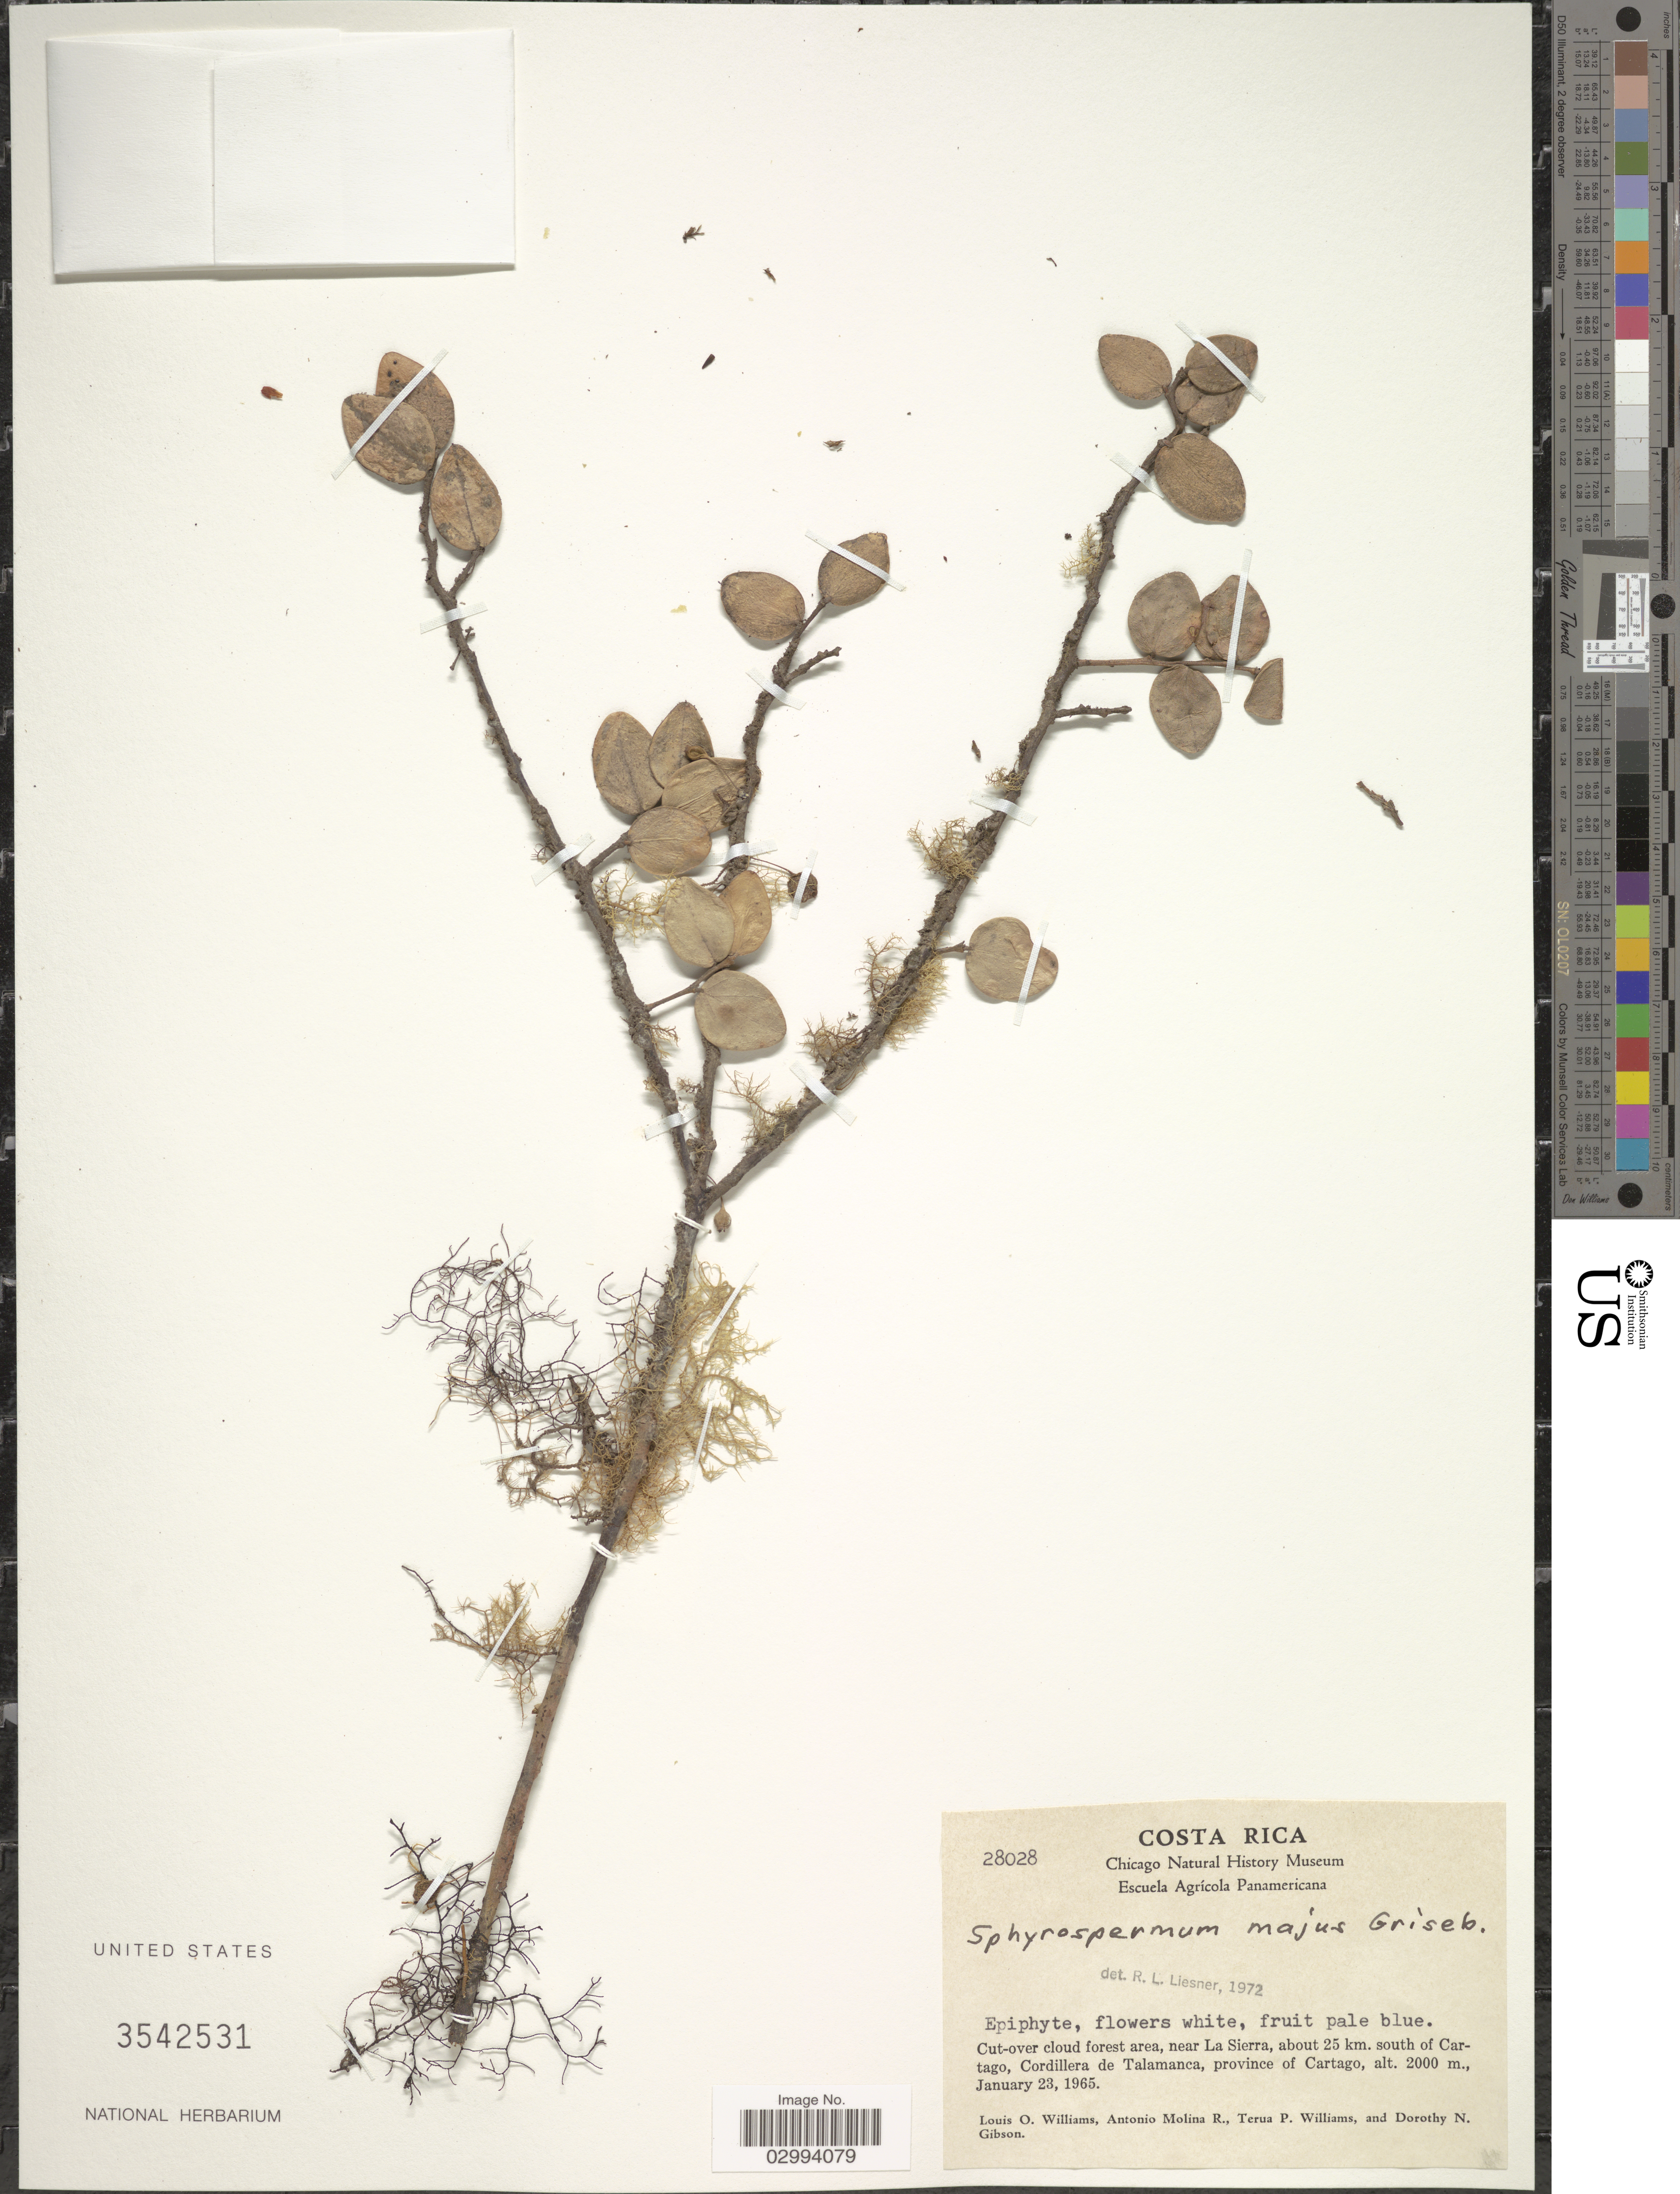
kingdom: Plantae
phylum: Tracheophyta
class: Magnoliopsida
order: Ericales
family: Ericaceae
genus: Sphyrospermum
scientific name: Sphyrospermum buxifolium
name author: Poepp. & Endl.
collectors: L. O. Williams, A. Molina R., T. Williams & D. N. Gibson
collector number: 28028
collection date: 1965-01-23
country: Costa Rica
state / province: Cartago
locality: Cut-over cloud forest area, near La Sierra, about 25 km. south of Cartago, Cordillera de Talamanca.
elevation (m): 2000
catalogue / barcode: US 3542531